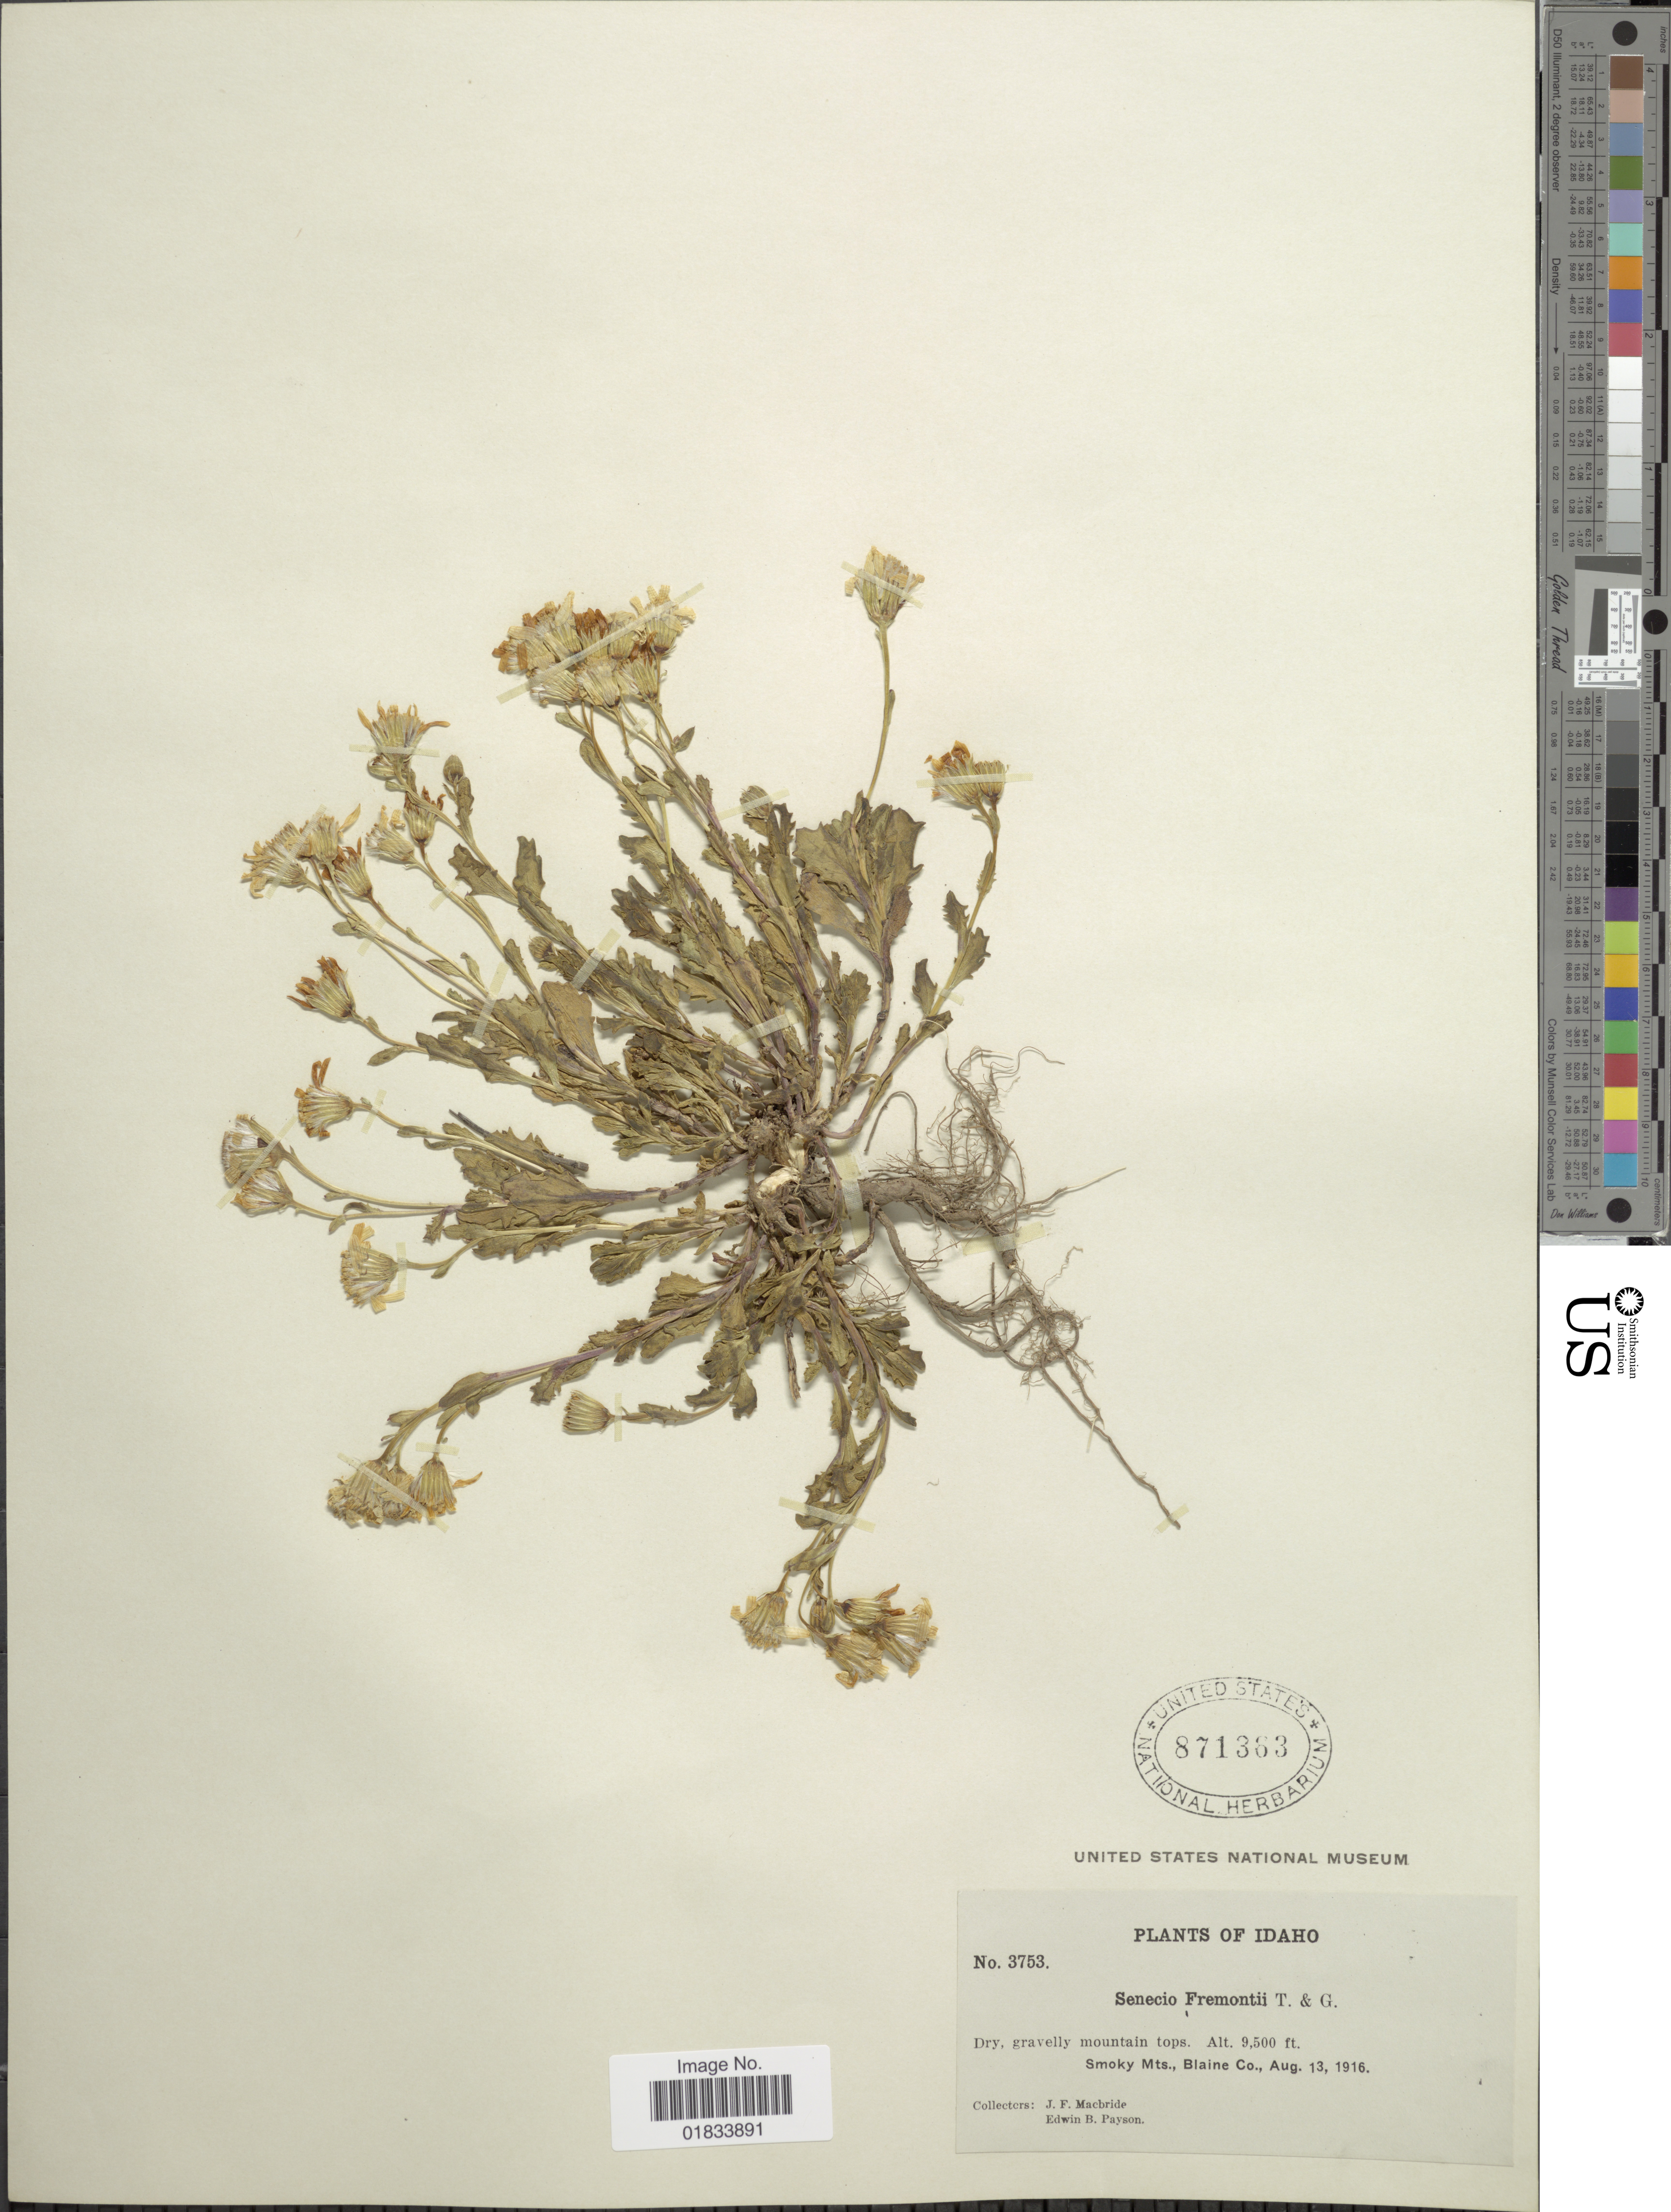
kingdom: Plantae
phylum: Tracheophyta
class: Magnoliopsida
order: Asterales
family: Asteraceae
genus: Senecio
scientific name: Senecio fremontii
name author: Torr. & A. Gray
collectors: J. F. Macbride & E. B. Payson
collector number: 3753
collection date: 1916-08-13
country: United States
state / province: Idaho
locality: Smoky Mts., Blaine Co.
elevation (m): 2896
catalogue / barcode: US 871363